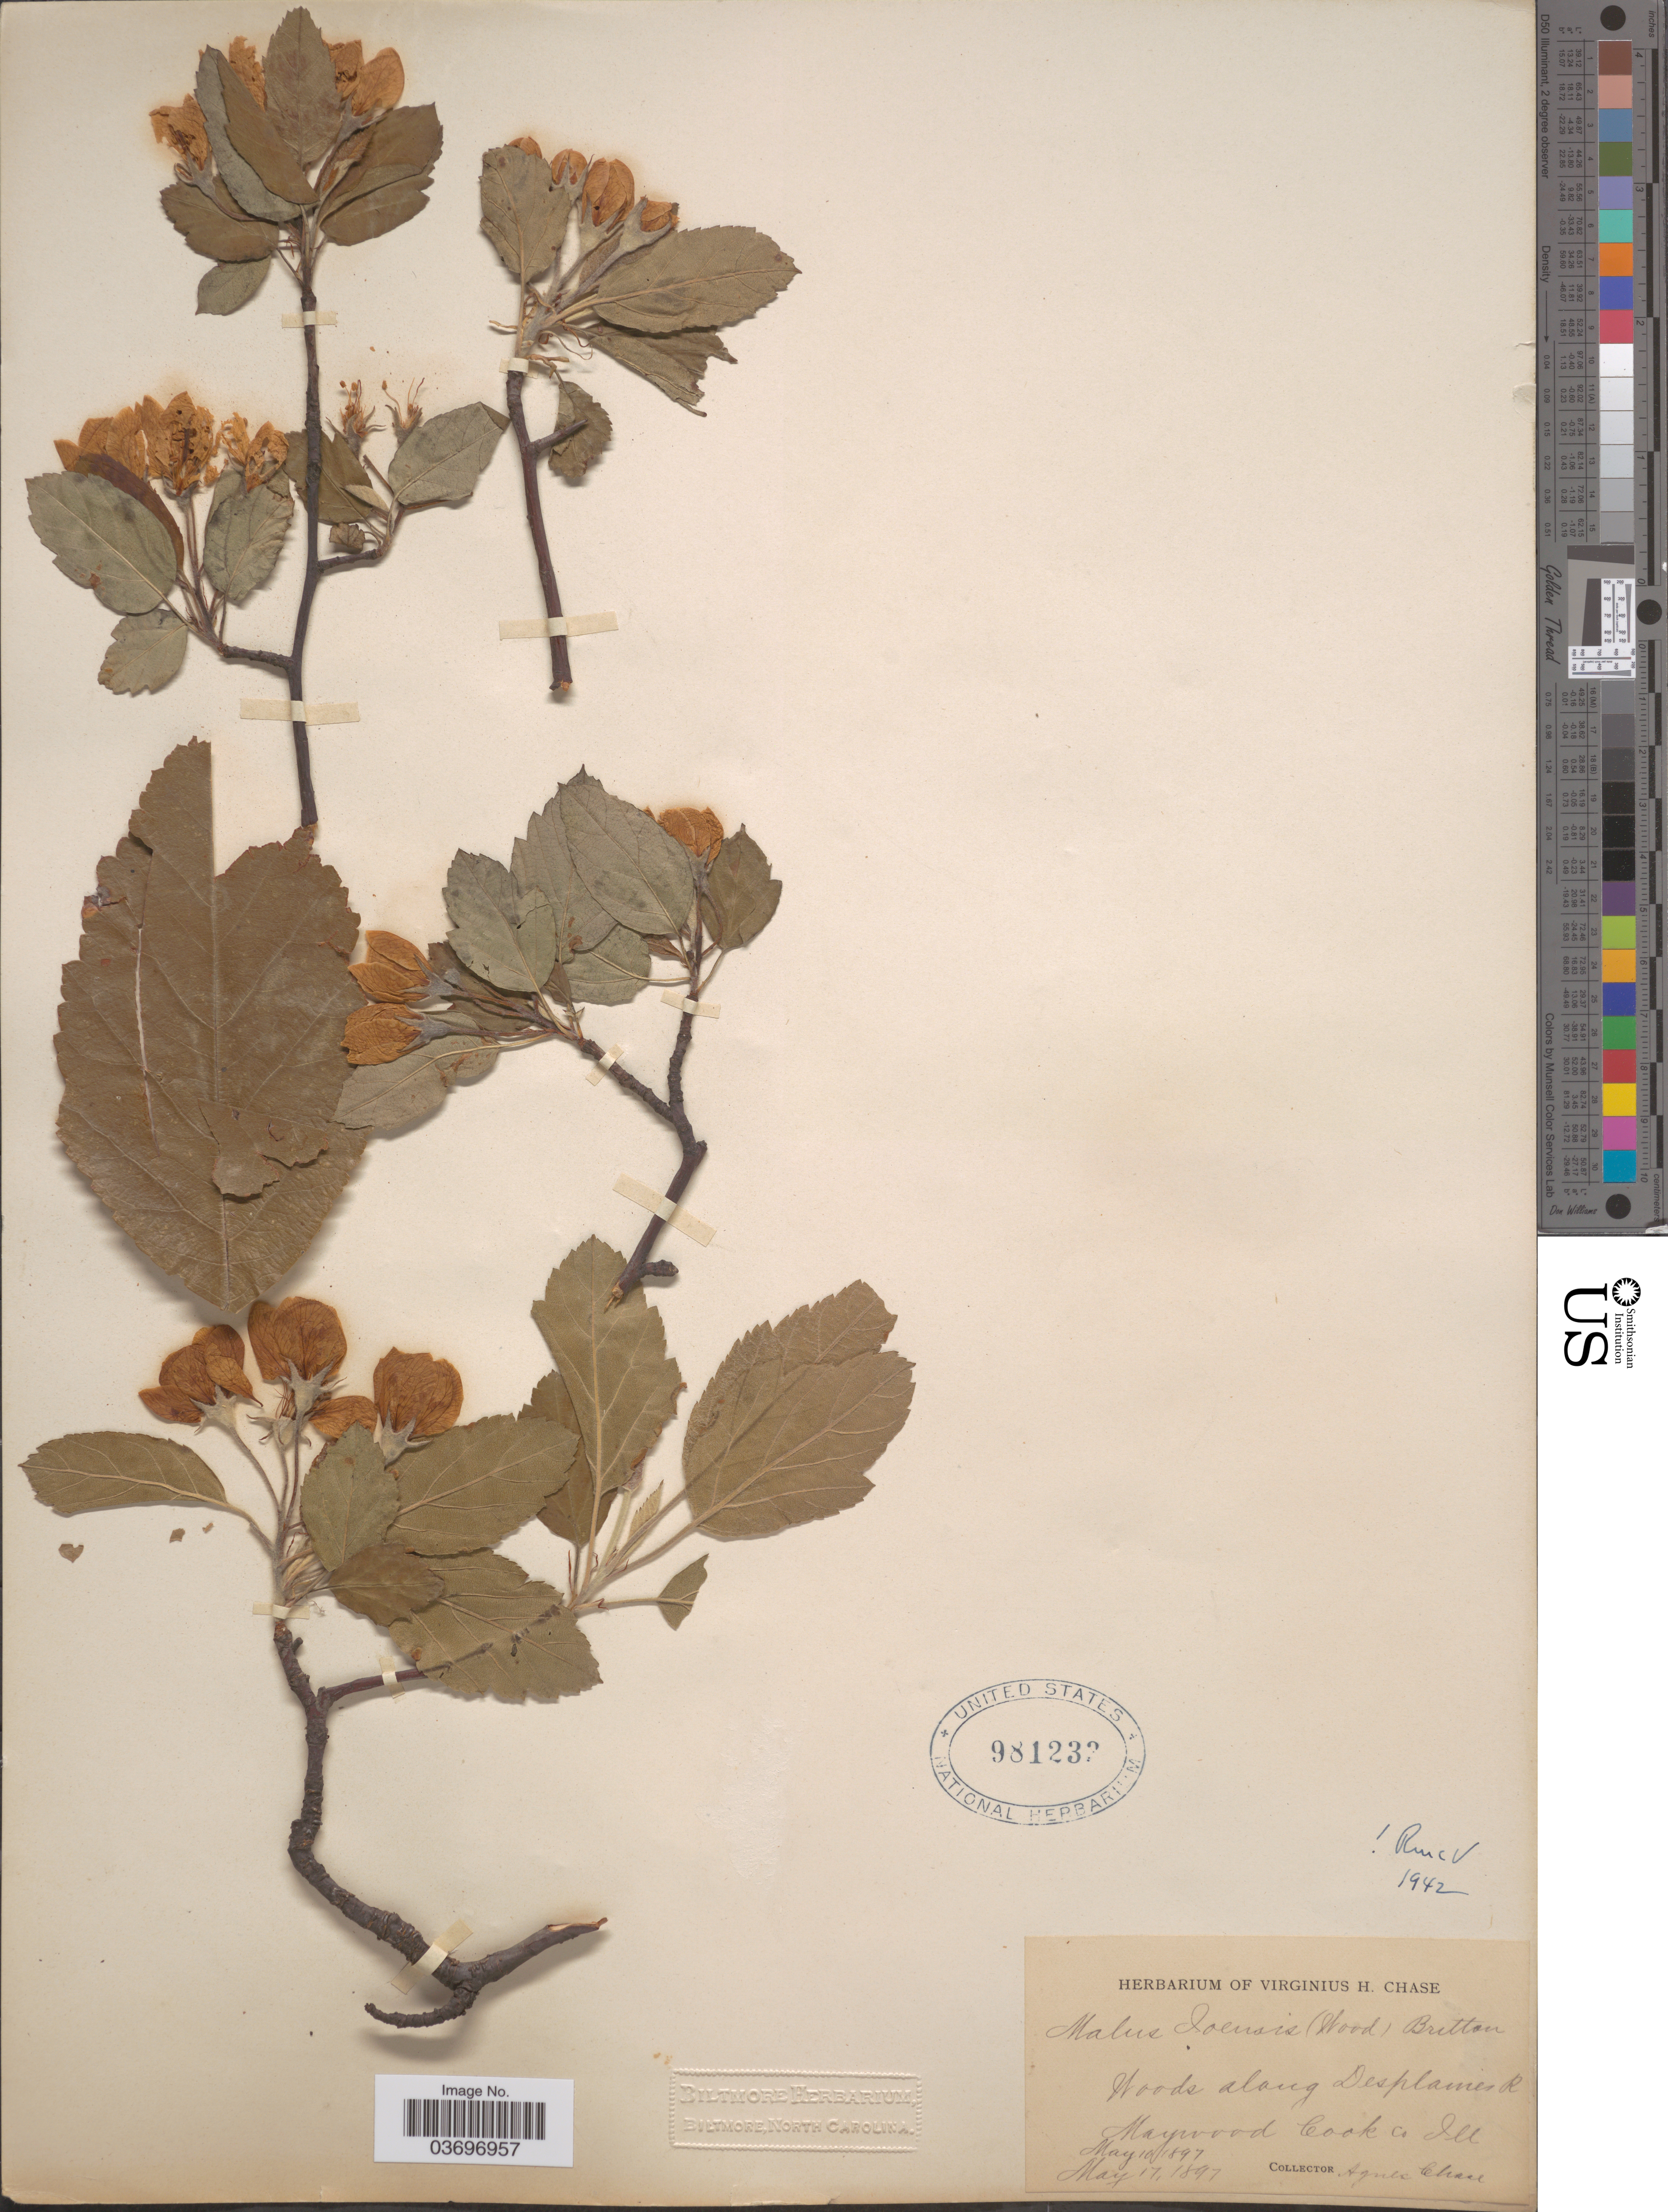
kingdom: Plantae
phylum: Tracheophyta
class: Magnoliopsida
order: Rosales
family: Rosaceae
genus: Malus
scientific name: Malus ioensis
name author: (Alph. Wood) Britton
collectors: A. Chase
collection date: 1897-05-10/1897-05-17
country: United States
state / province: Illinois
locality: Woods along Desplanies R. Maywood Cook co.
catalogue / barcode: US 981232